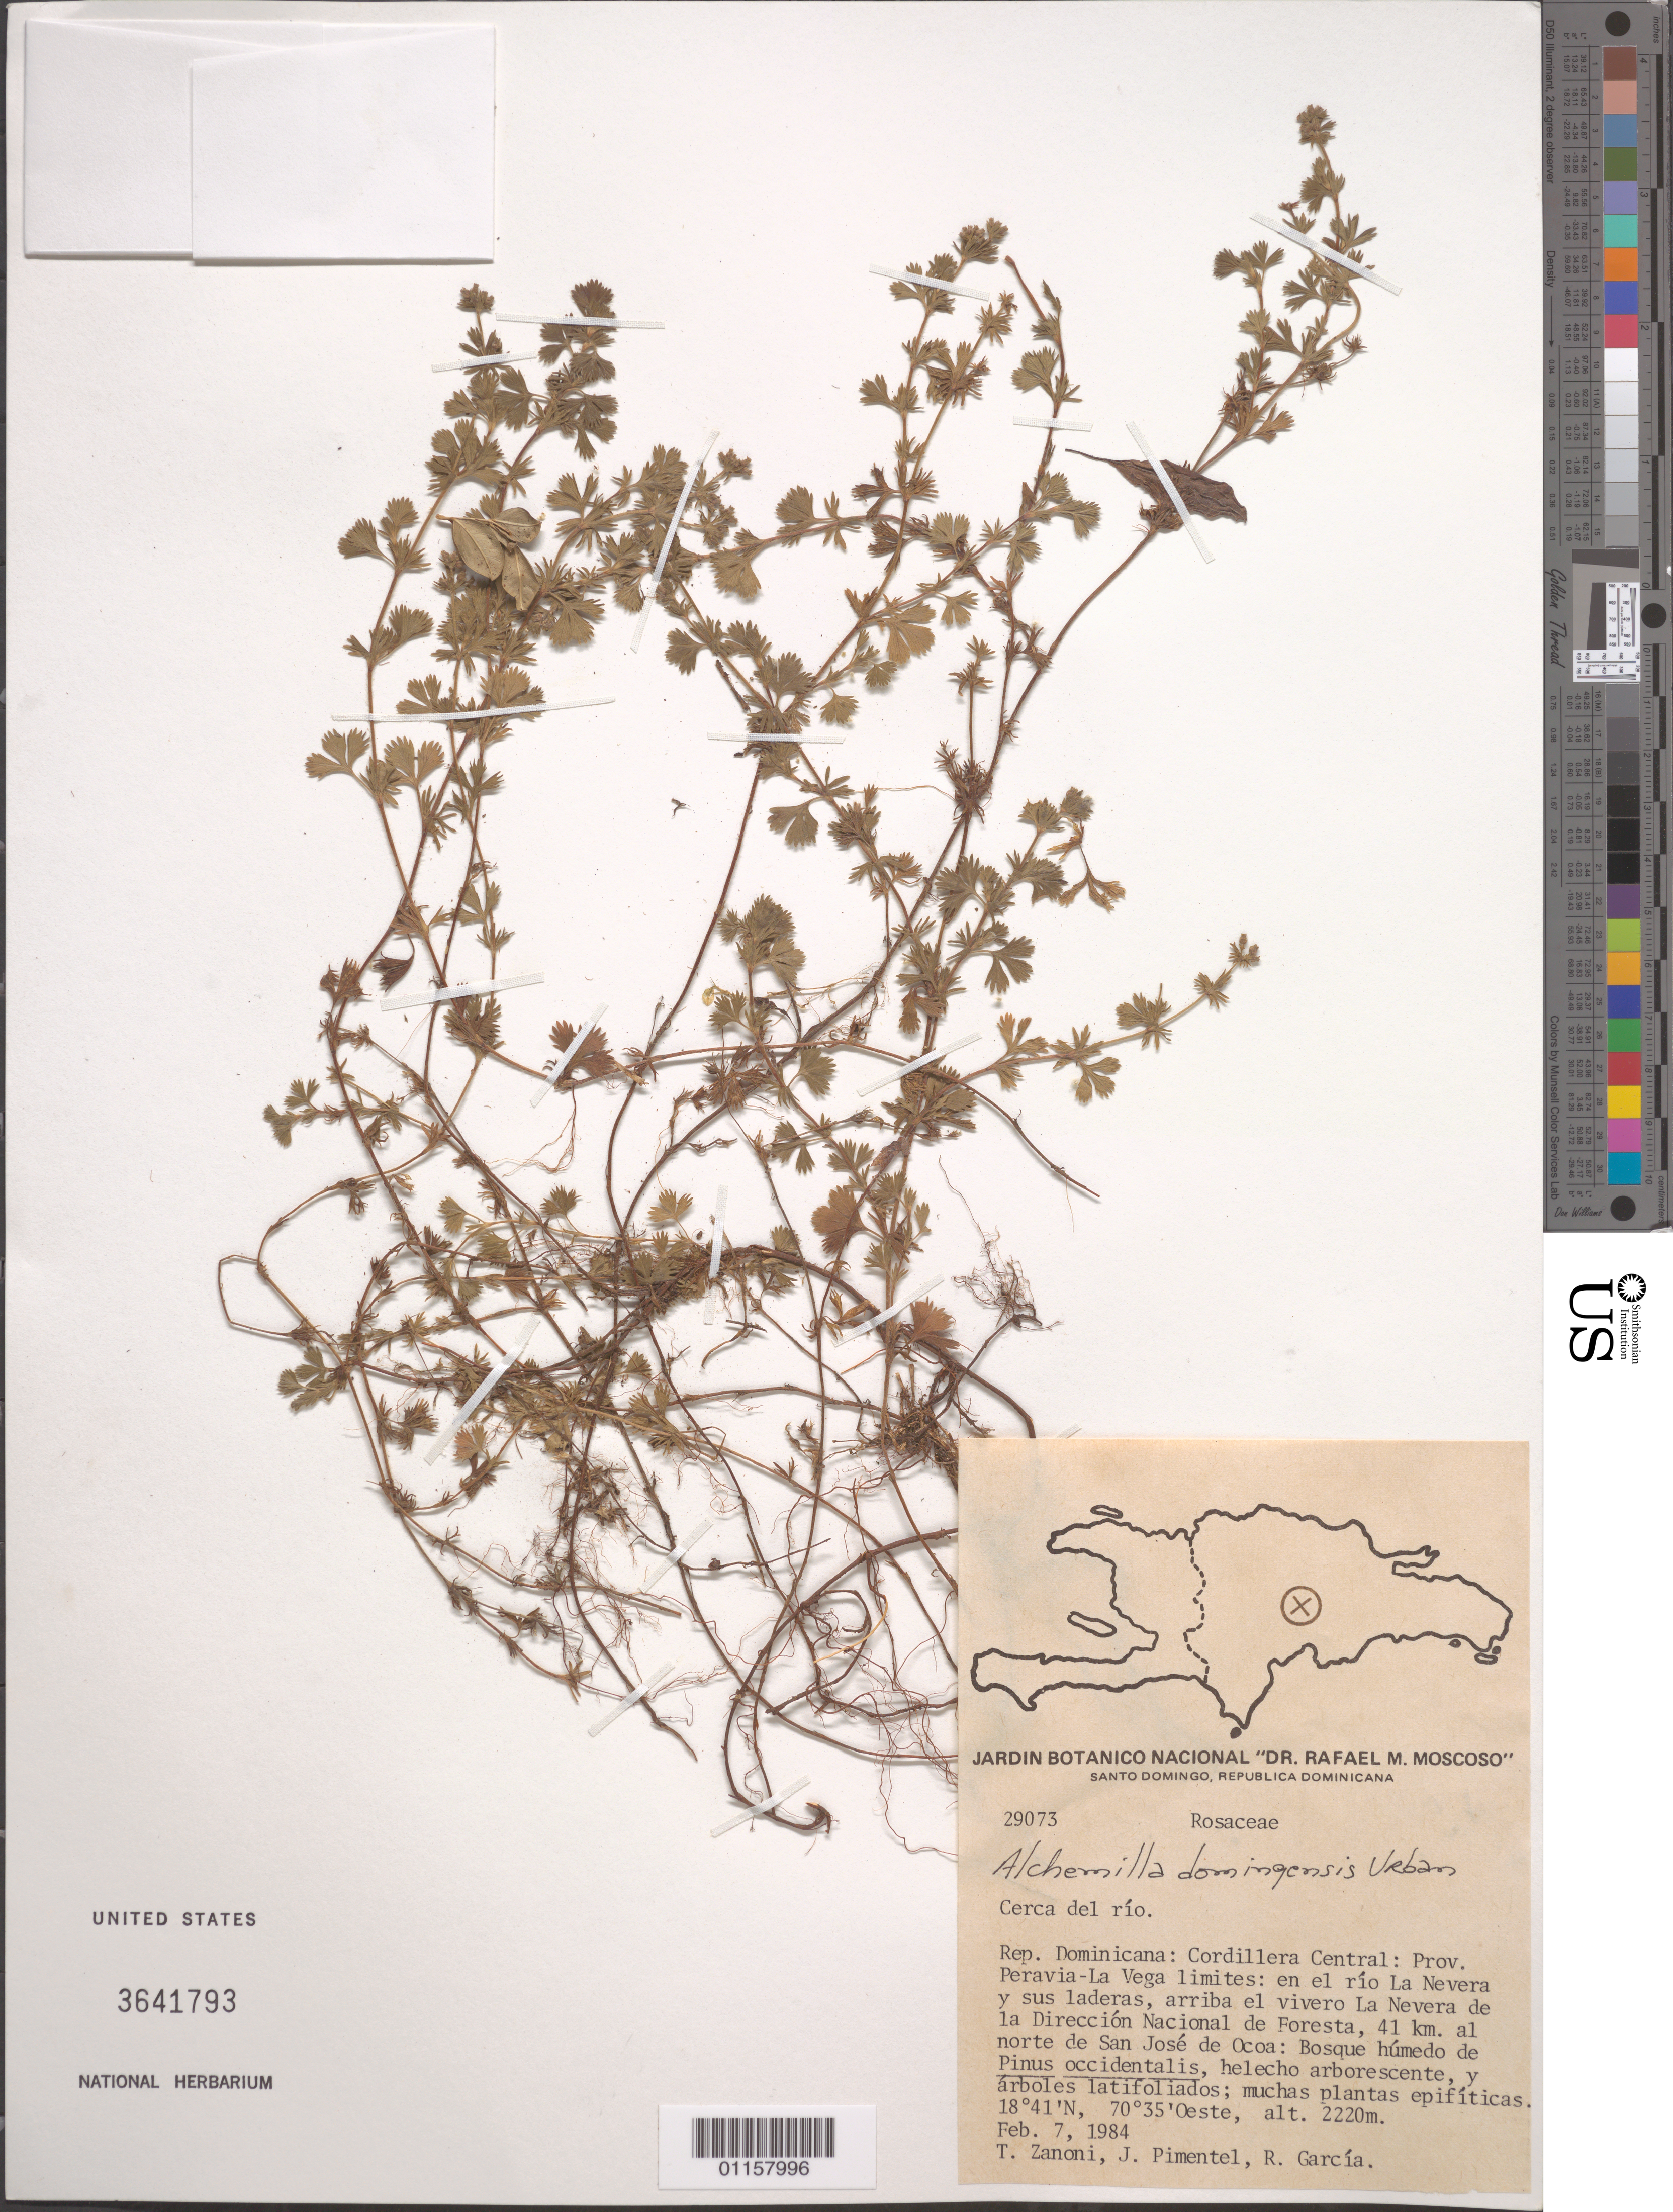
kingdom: Plantae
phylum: Tracheophyta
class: Magnoliopsida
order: Rosales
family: Rosaceae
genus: Lachemilla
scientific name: Lachemilla domingensis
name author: (Urb.) Rydb.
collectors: T. A. Zanoni, J. Pimentel & R. García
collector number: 29073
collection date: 1984-02-07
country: Dominican Republic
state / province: Peravia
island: Hispaniola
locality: Cordillera Central; Prov. Peravia-La Vega limites; en el río La Nevera y sus laderas, arriba el vivero La Nevera de la Dirección Nacional de Foresta, 41 km al norte de San José de Ocoa.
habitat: Bosque húmedo de Pinus occidentalis, helecho arborescente, y árboles latifoliados; muchas plantas epifíticas. Cerca del río.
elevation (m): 2220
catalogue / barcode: US 3641793